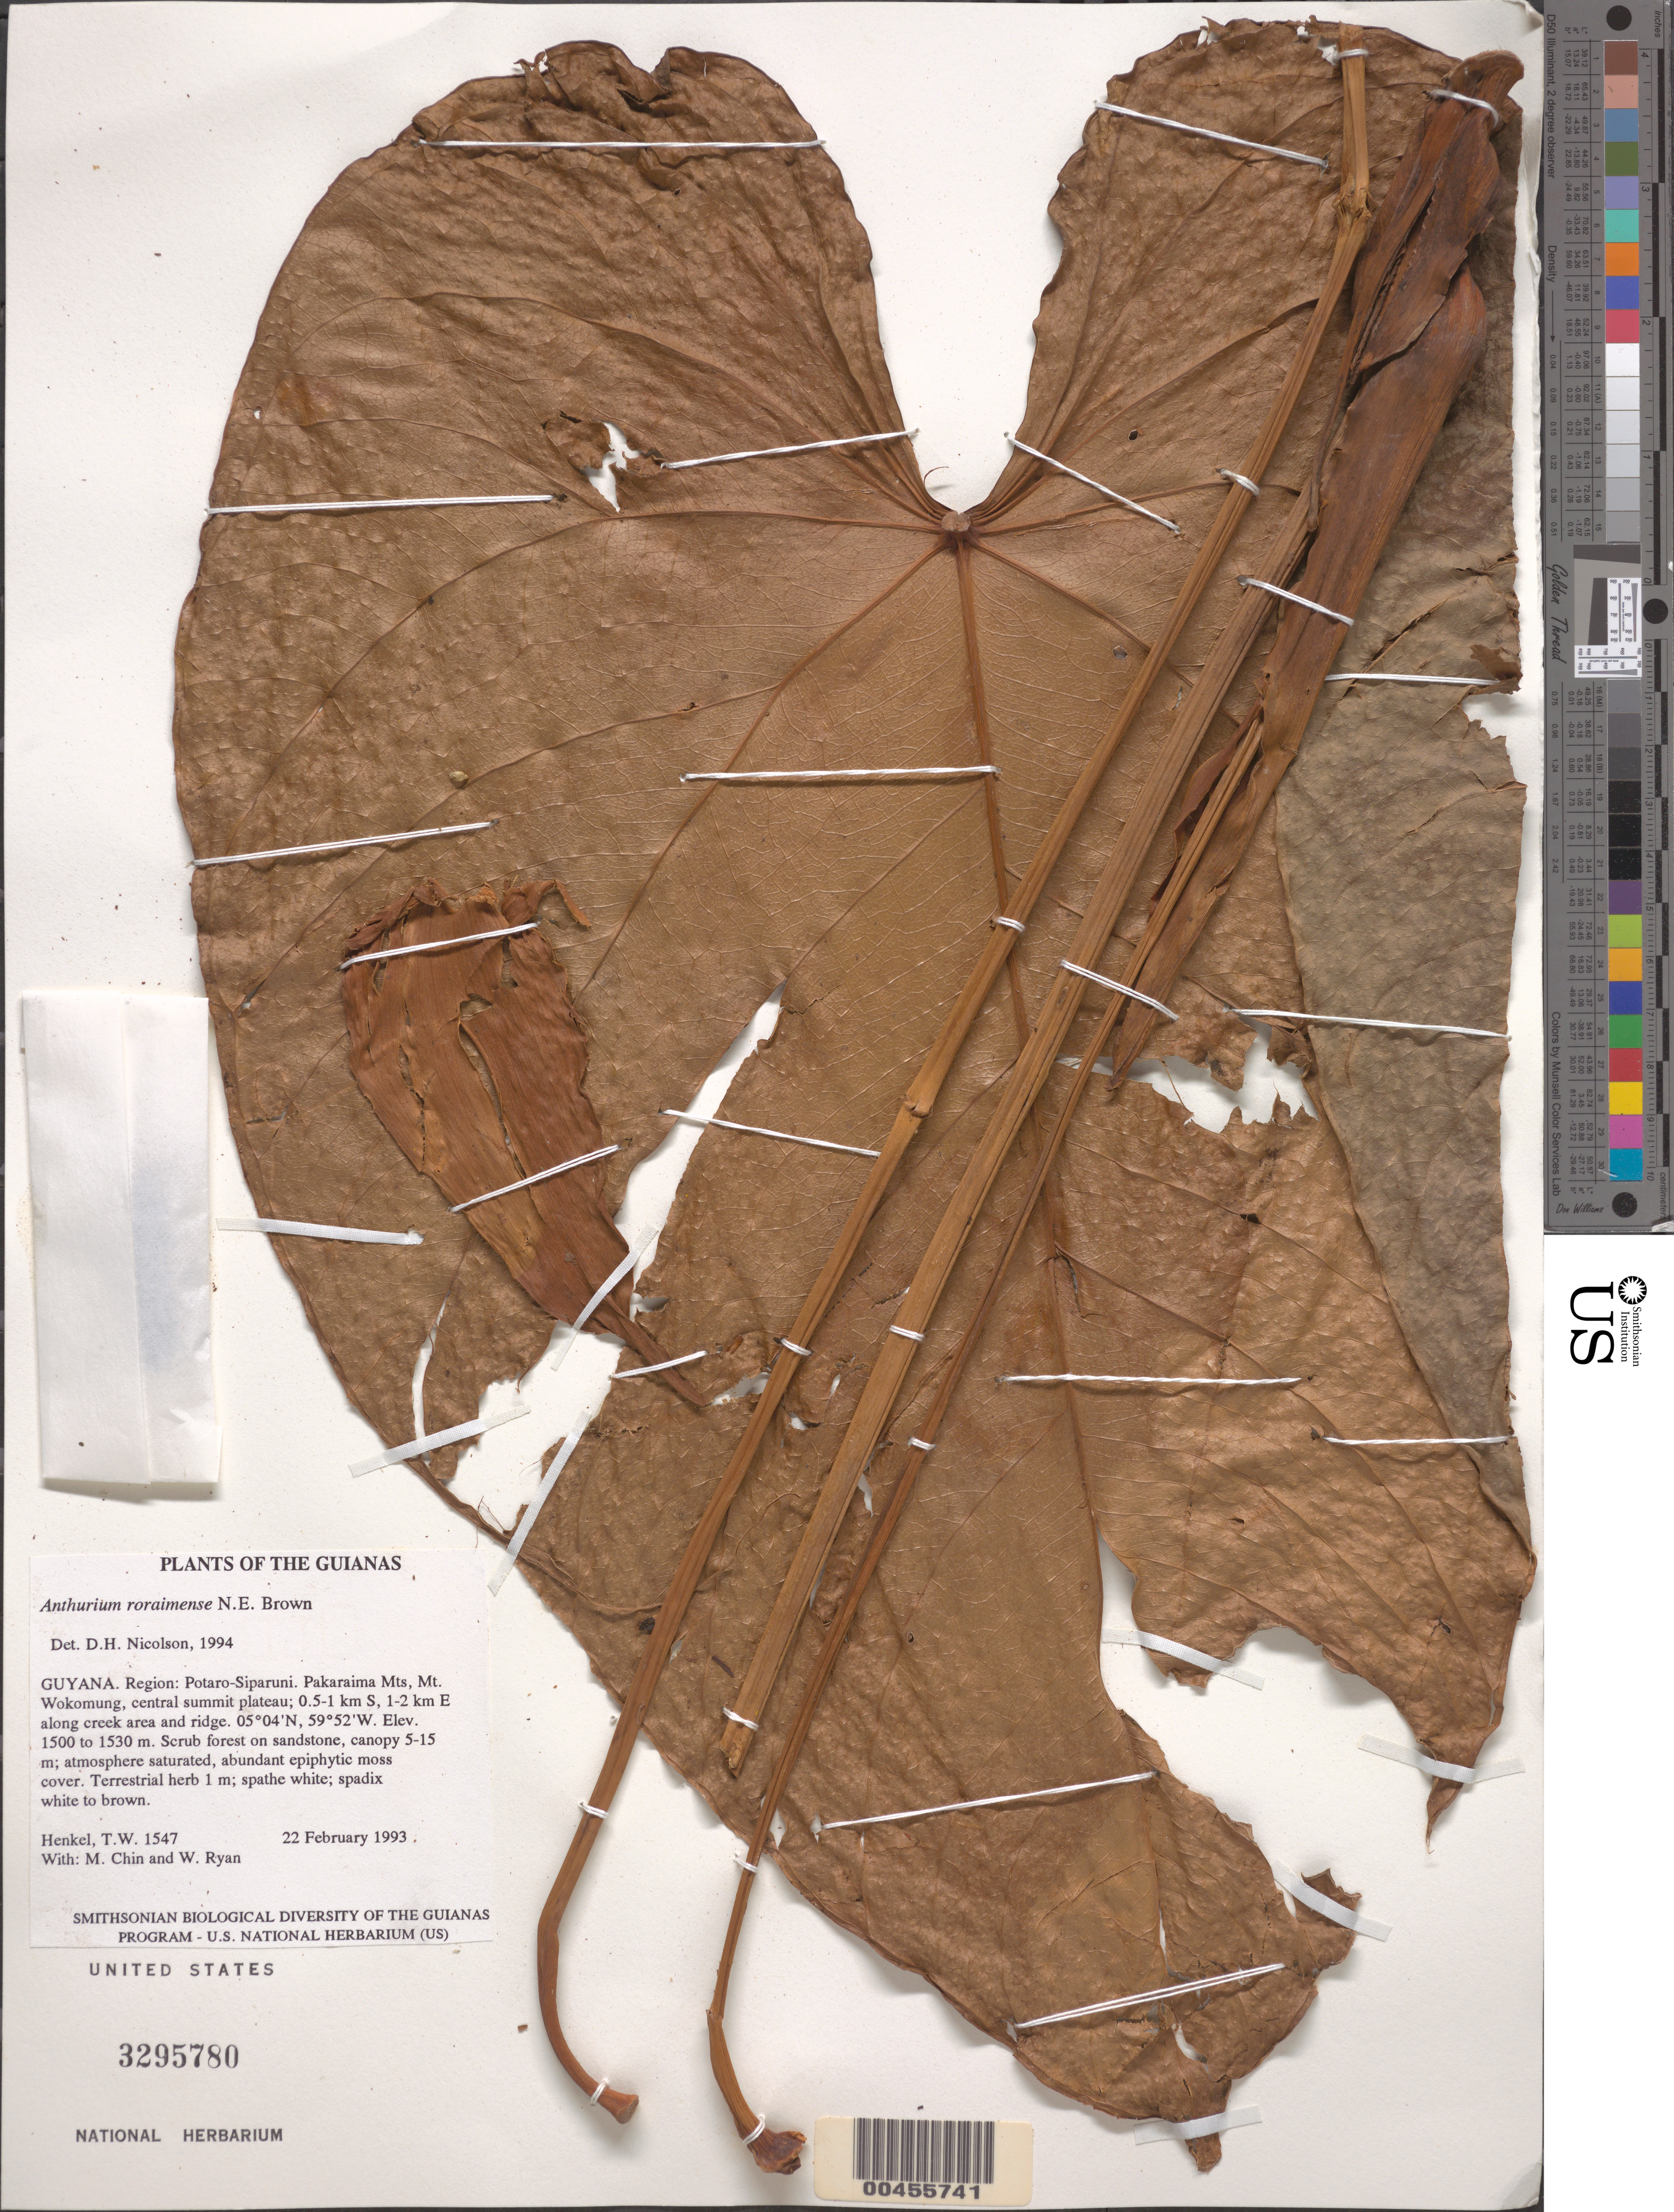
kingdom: Plantae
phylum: Tracheophyta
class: Liliopsida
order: Alismatales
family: Araceae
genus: Anthurium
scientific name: Anthurium roraimense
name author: N.E. Br. in Thurn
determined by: Nicolson, Dan H.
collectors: T. Henkel, M. Chin & W. Ryan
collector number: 1547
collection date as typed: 22 February 1993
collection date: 1993-02-22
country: Guyana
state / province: Potaro-Siparuni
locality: Pakaraima Mts, Mt. Wokomung, central summit plateau; 0.5-1 km S, 1-2 km E along creek area and ridge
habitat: Scrub forest on sandstone, canopy 5-15 m; atmosphere saturated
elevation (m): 1500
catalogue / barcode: US 3295780